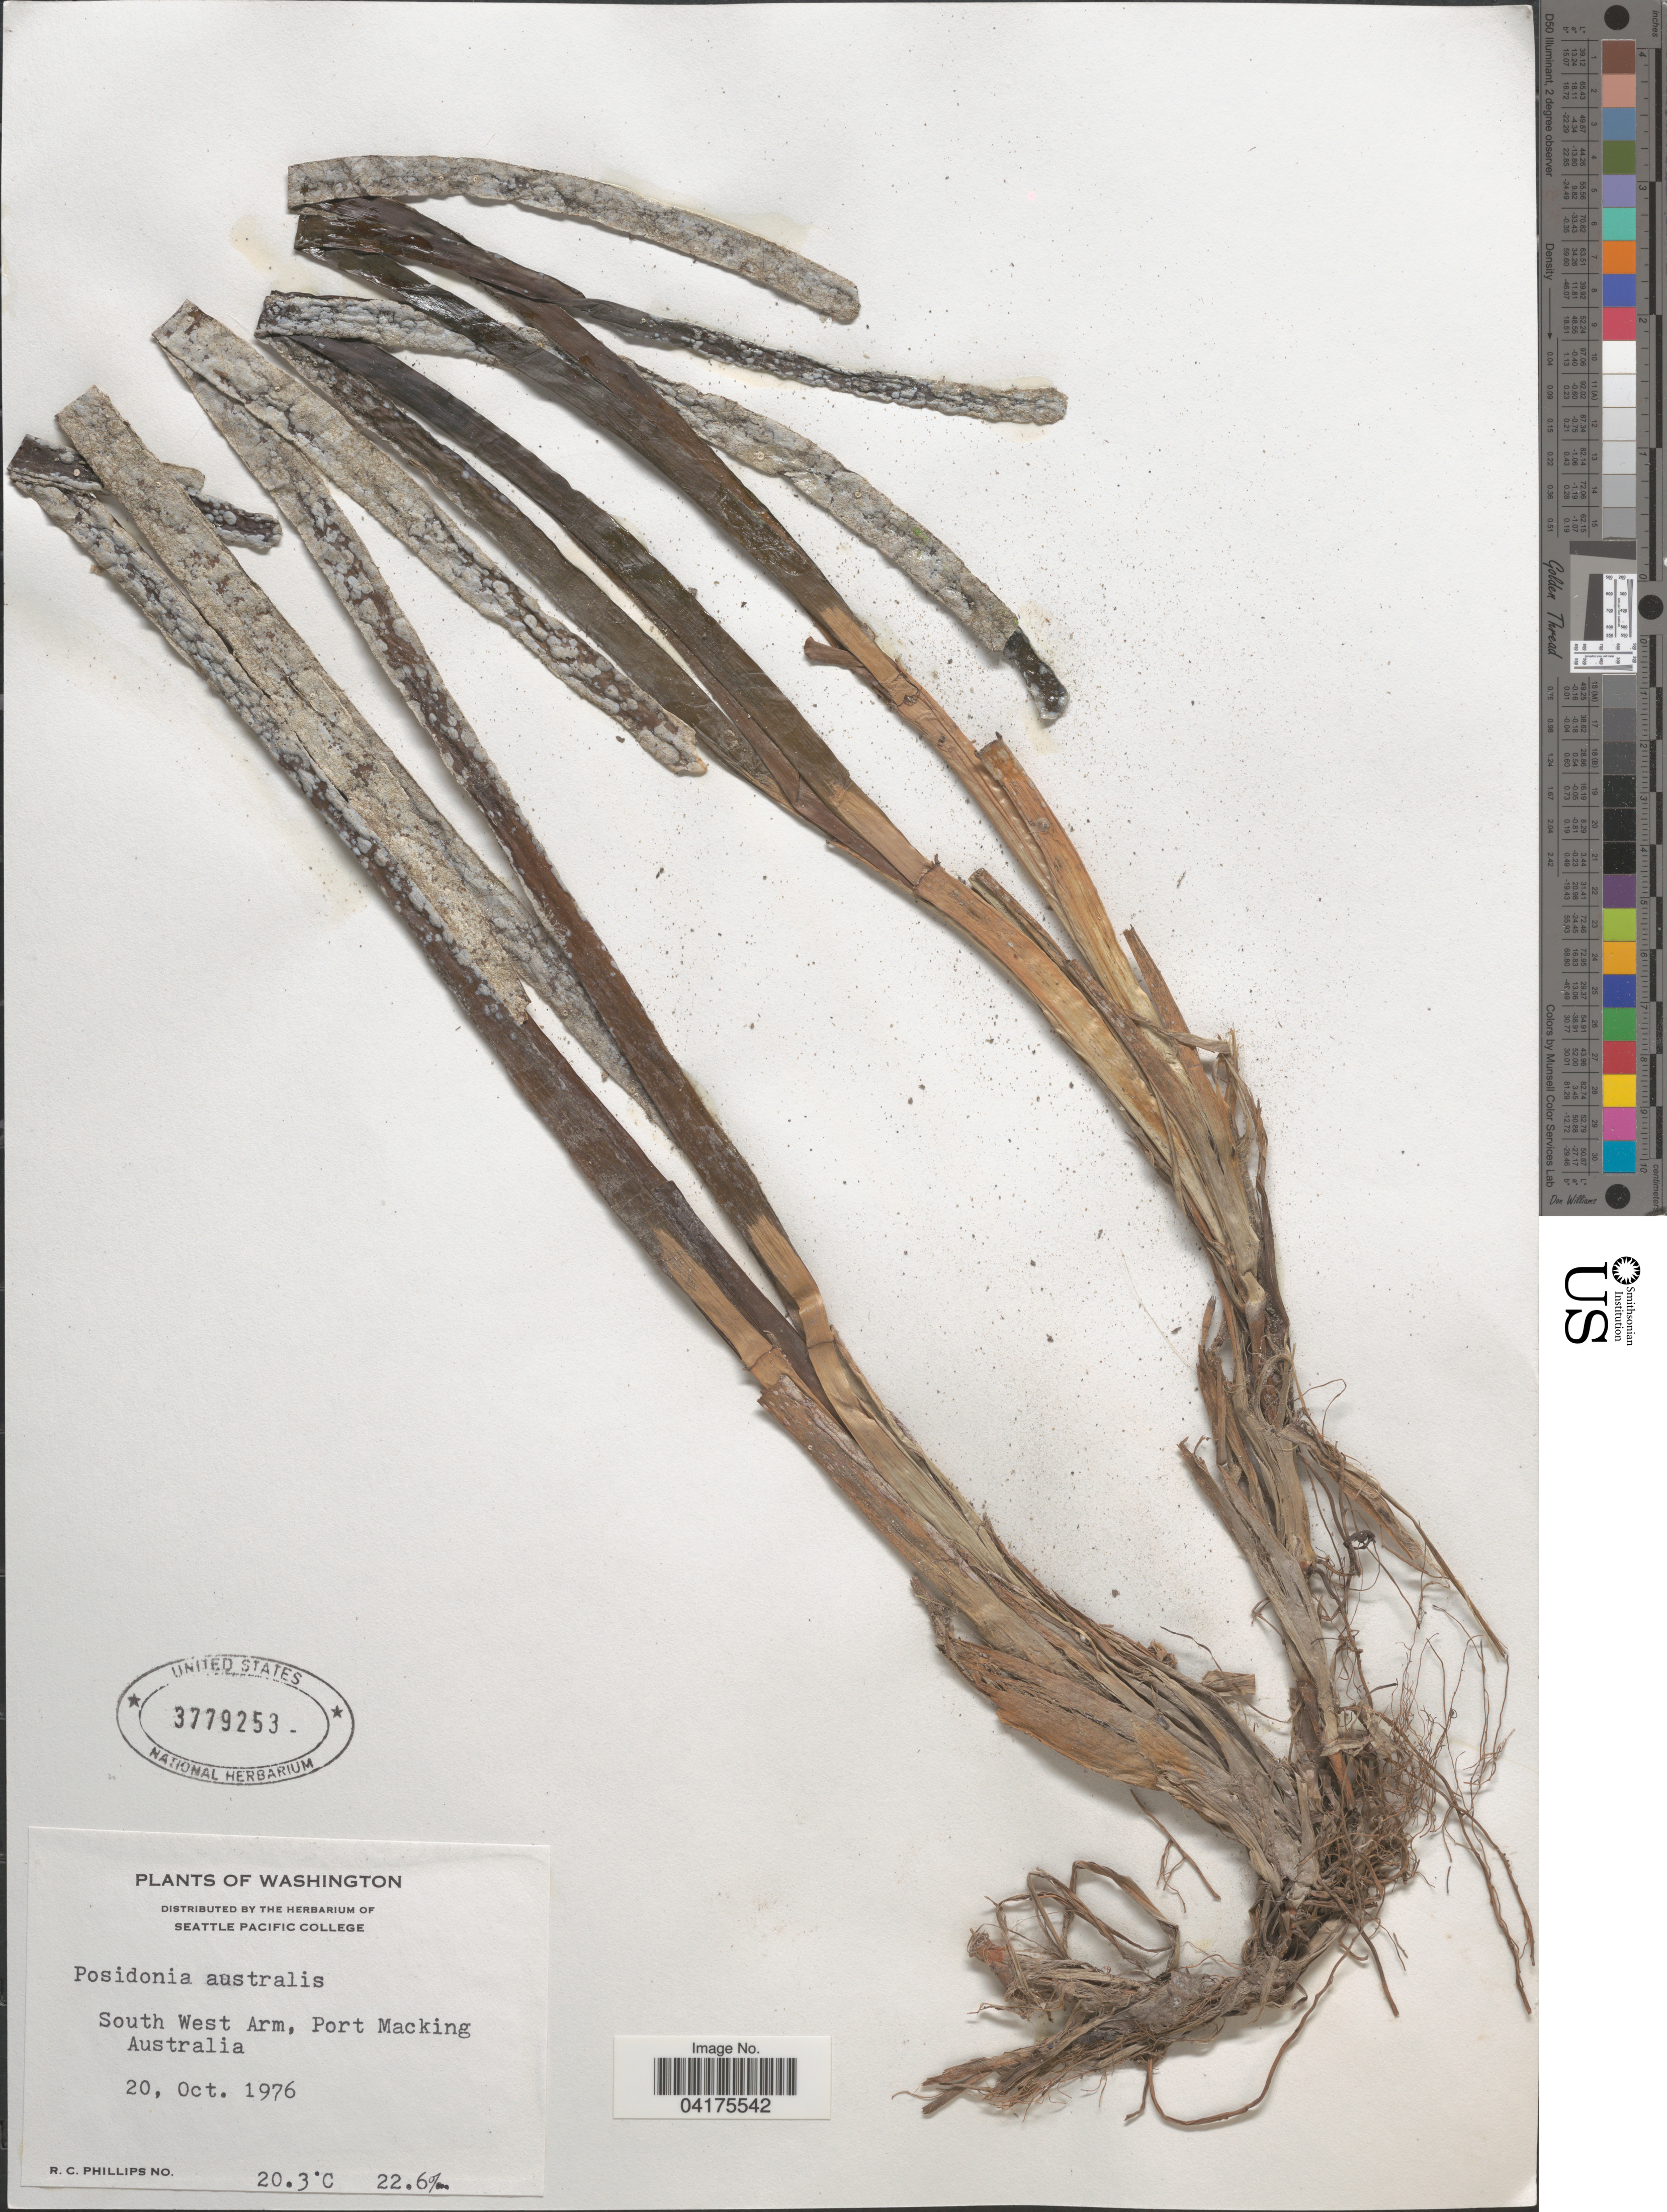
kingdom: Plantae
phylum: Tracheophyta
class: Liliopsida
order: Alismatales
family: Posidoniaceae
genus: Posidonia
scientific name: Posidonia australis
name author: Hook. f.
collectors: R. C. Phillips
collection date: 1976-10-20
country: Australia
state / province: New South Wales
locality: South West Arm, Port Macking [= Port Hacking].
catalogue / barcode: US 3779253